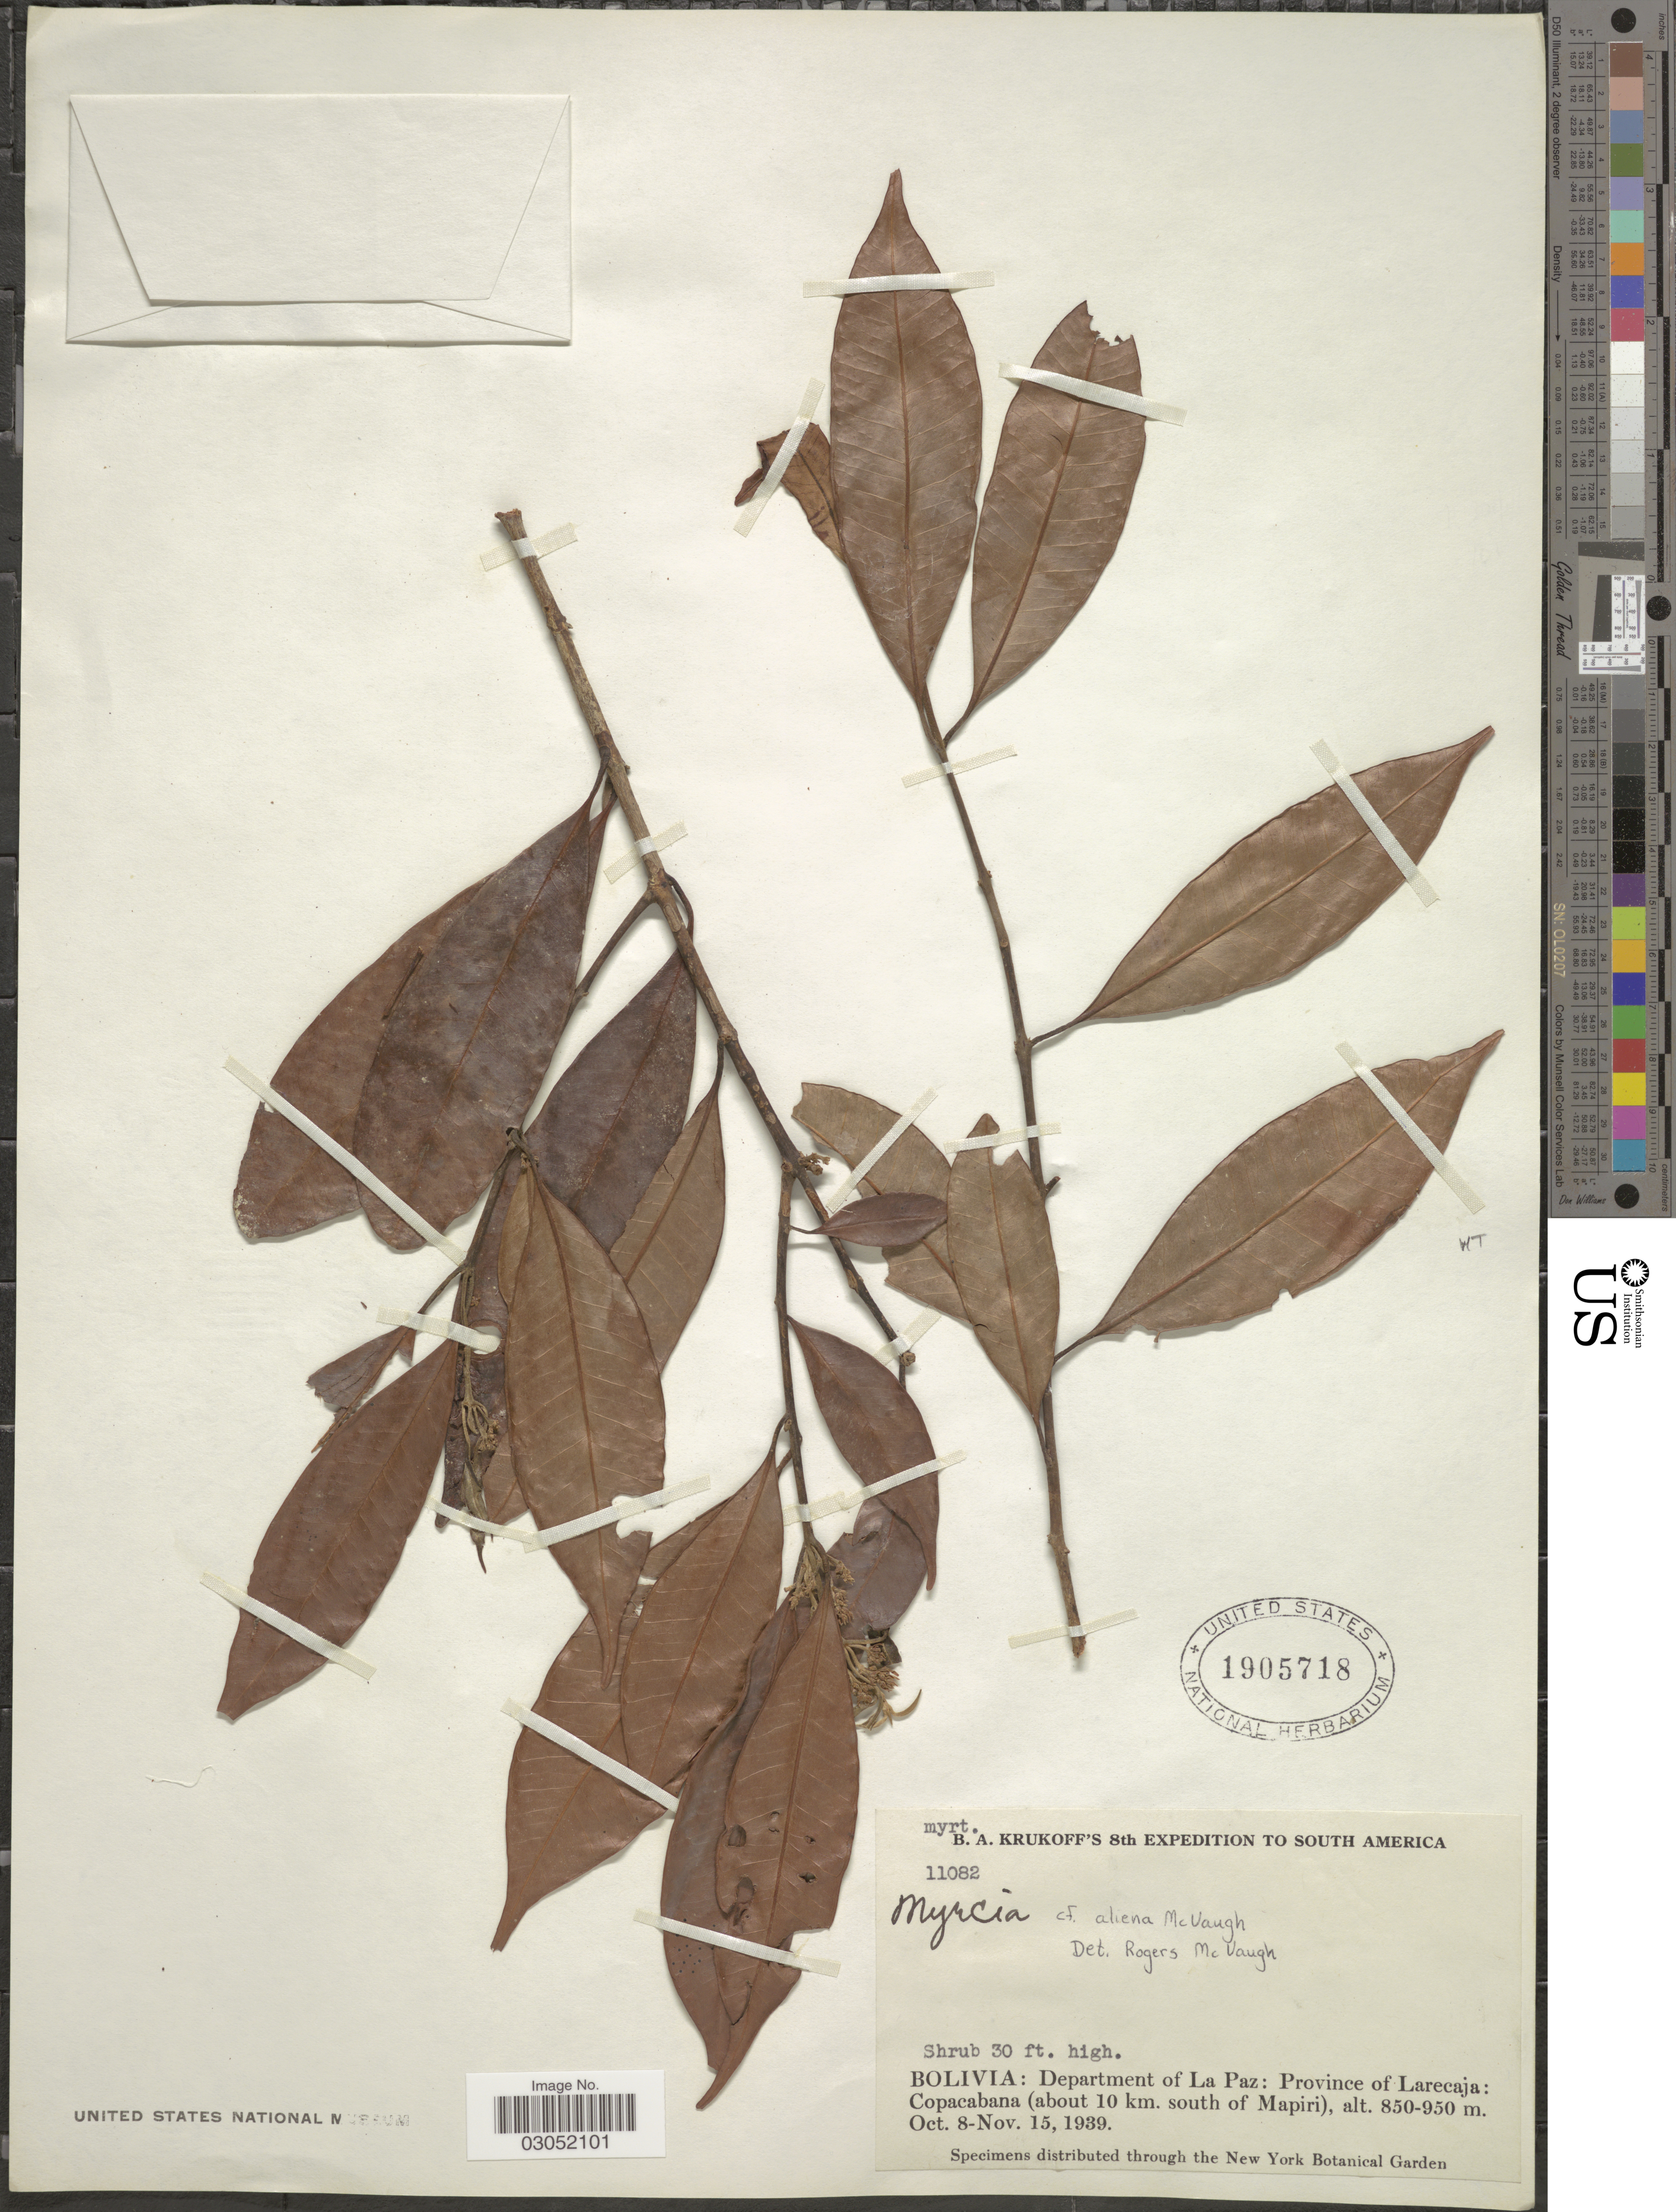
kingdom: Plantae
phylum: Tracheophyta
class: Magnoliopsida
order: Myrtales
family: Myrtaceae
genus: Myrcia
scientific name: Myrcia aliena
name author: McVaugh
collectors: B. A. Krukoff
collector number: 11082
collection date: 1939-10-08/1939-11-15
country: Bolivia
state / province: La Paz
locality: Department of La Paz: Province of Larecaja: Copacabana (about 10 km. south of Mapiri).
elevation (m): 850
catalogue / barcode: US 1905718